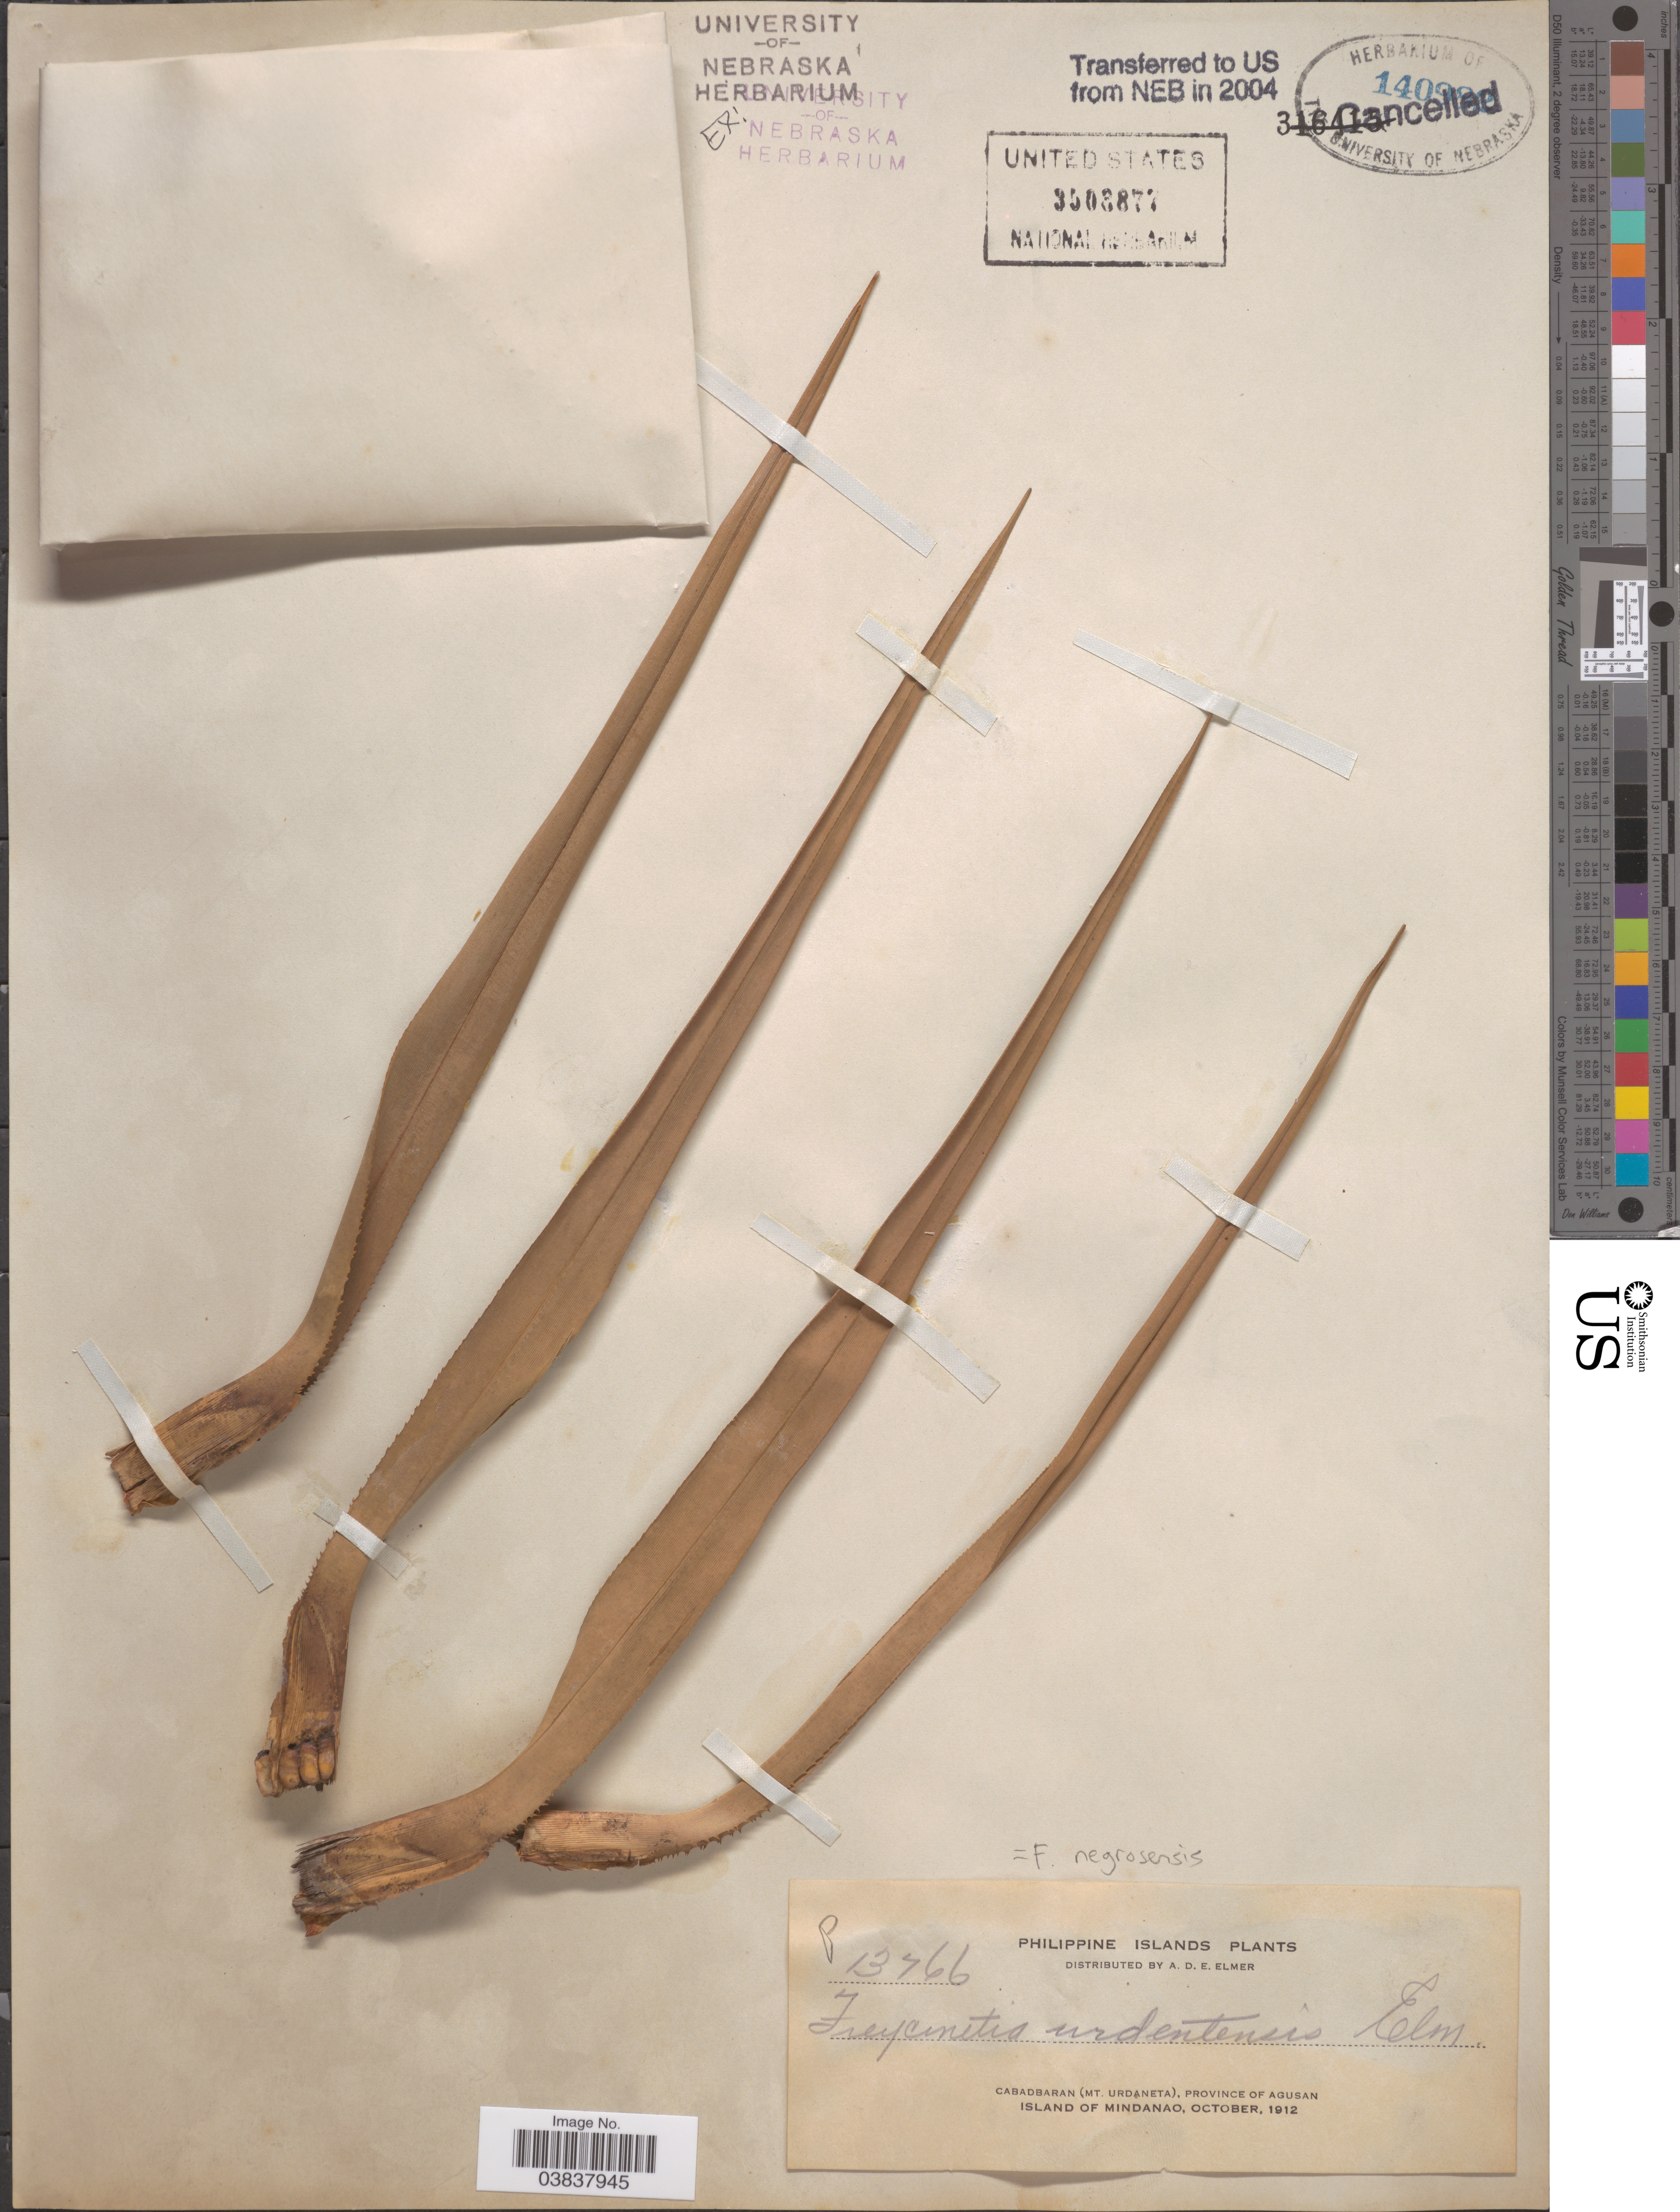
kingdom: Plantae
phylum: Tracheophyta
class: Liliopsida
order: Pandanales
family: Pandanaceae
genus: Freycinetia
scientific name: Freycinetia negrosensis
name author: Merr.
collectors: A. D. E. Elmer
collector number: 13766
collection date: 1912-10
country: Philippines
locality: Cabadbaran (Mt. Urdaneta), Province of Agusan, Island of Mindanao.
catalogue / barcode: US 3503877